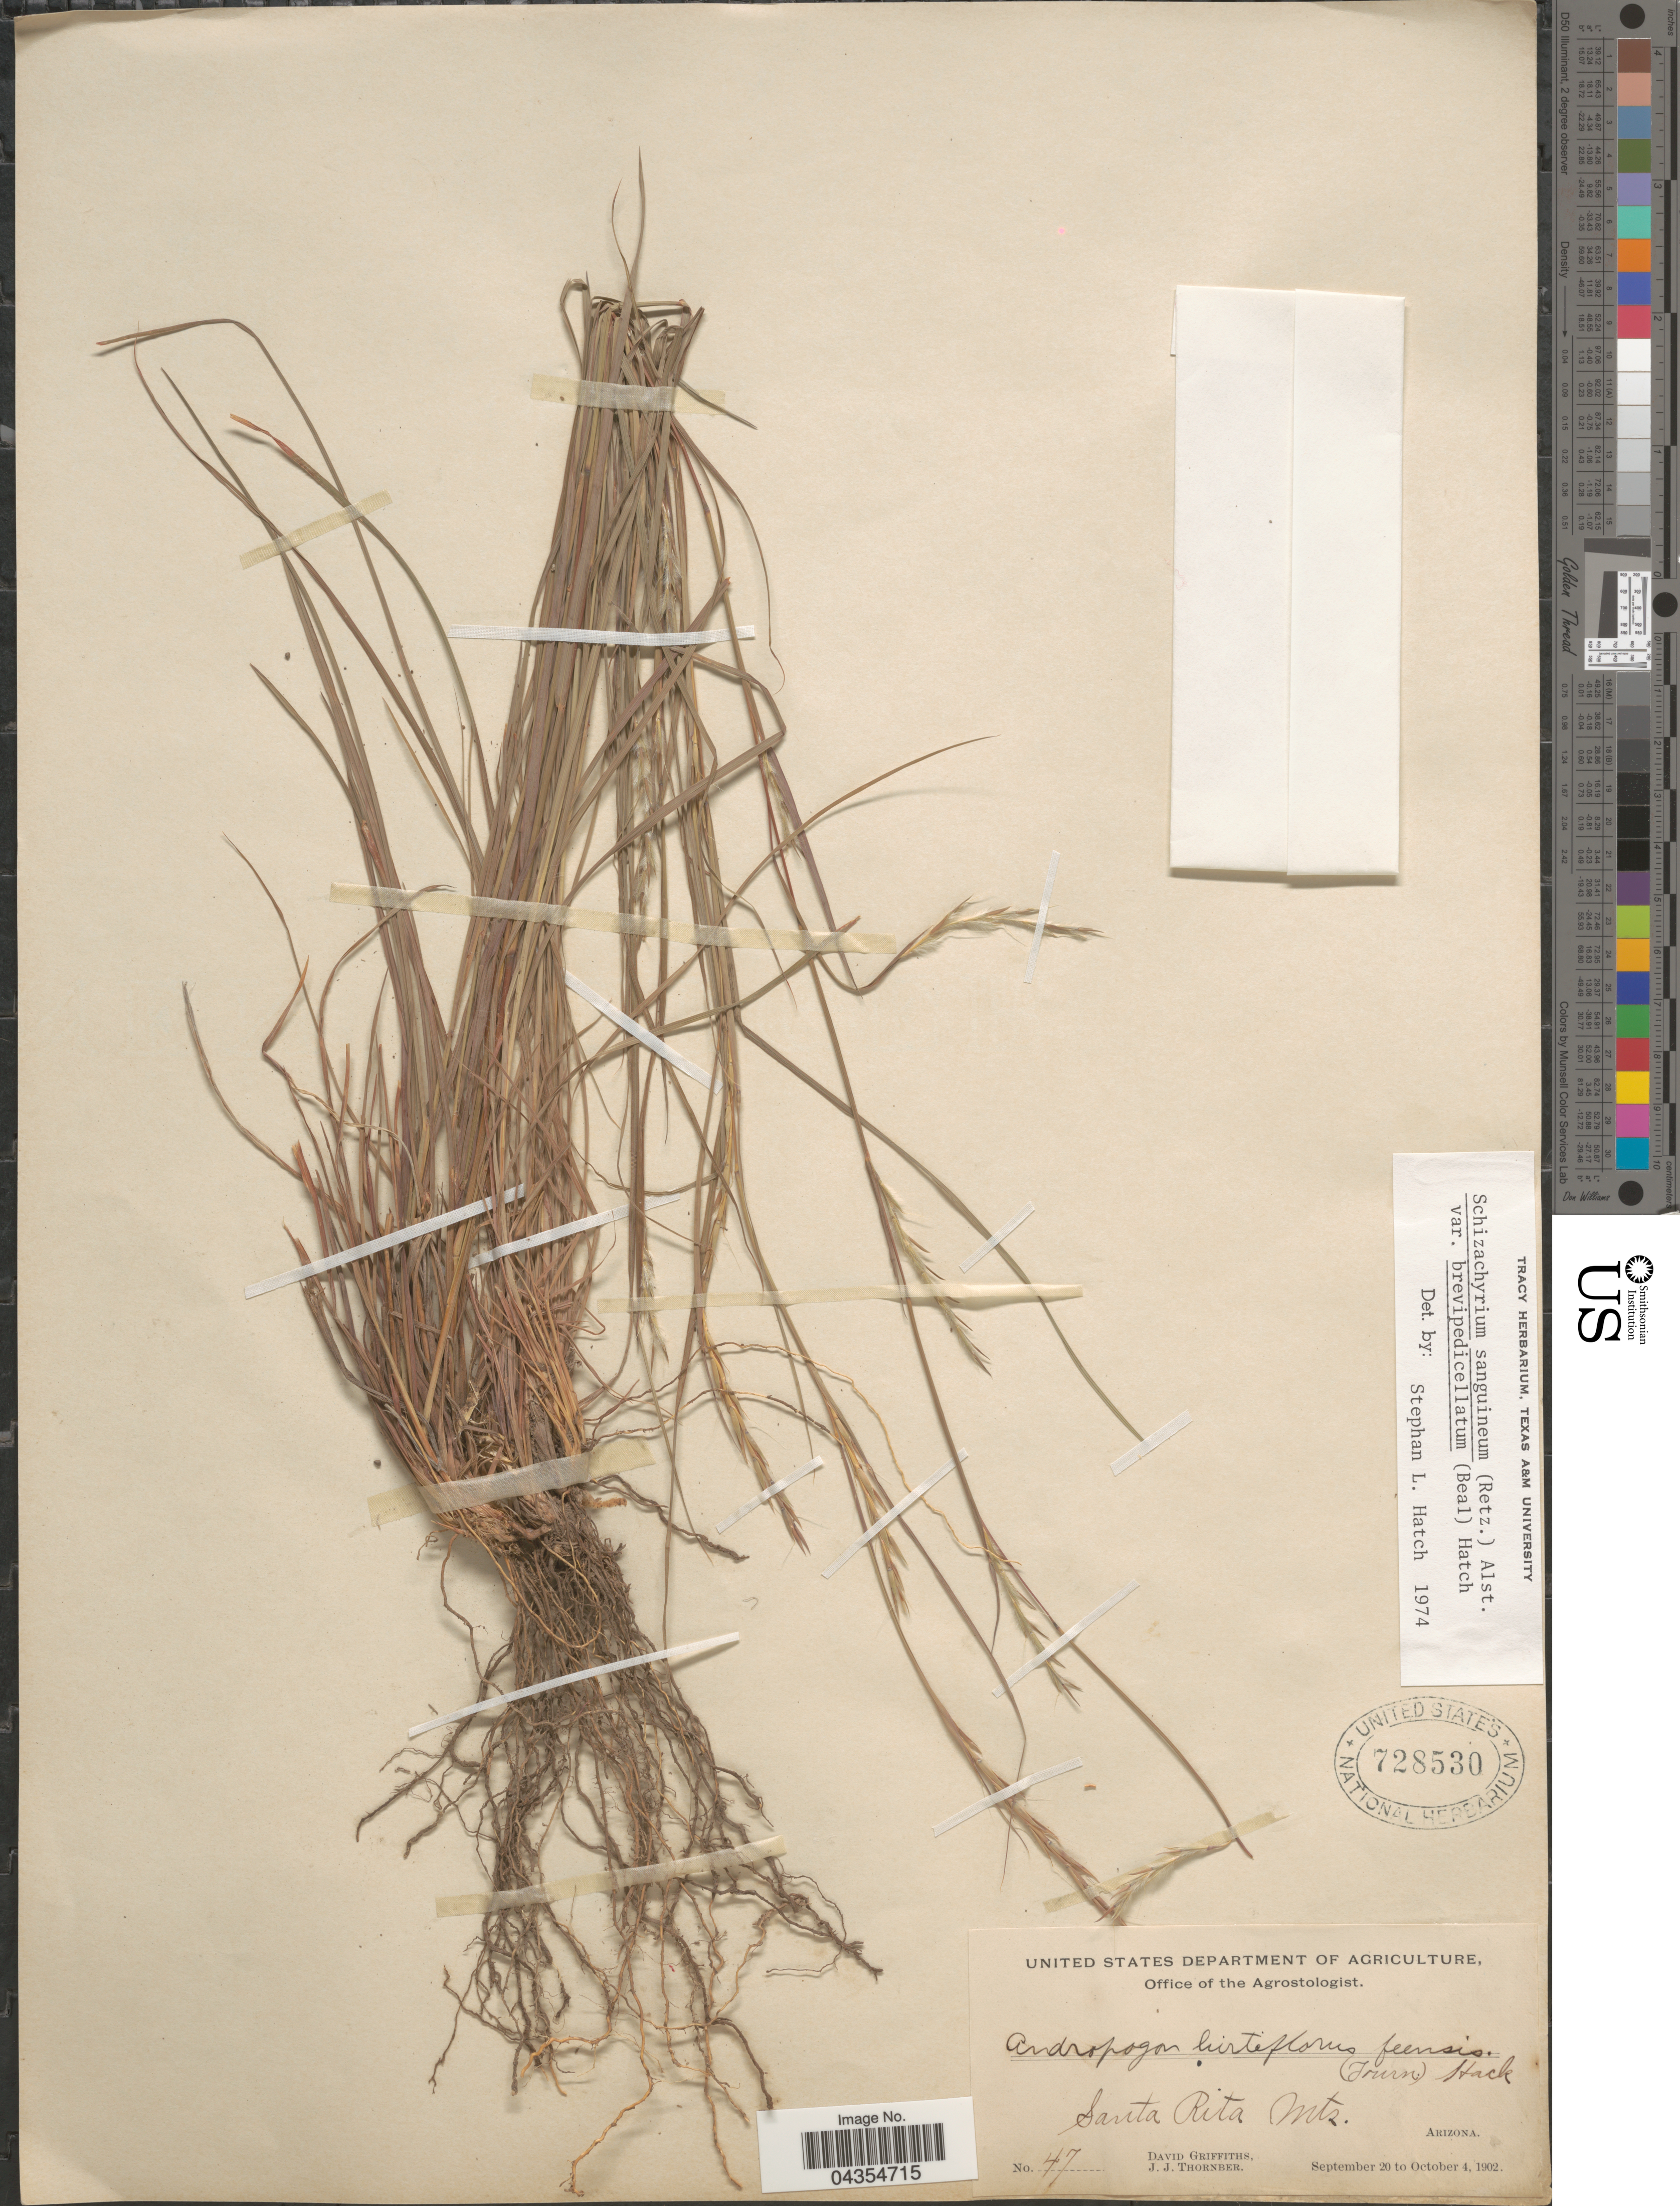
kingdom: Plantae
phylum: Tracheophyta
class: Liliopsida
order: Poales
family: Poaceae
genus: Schizachyrium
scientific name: Schizachyrium sanguineum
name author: (Retz.) Alston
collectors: D. Griffiths & J. Thornber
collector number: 47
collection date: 1902-09-20/1902-10-04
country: United States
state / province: Arizona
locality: Santa Rita Mts.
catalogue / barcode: US 728530